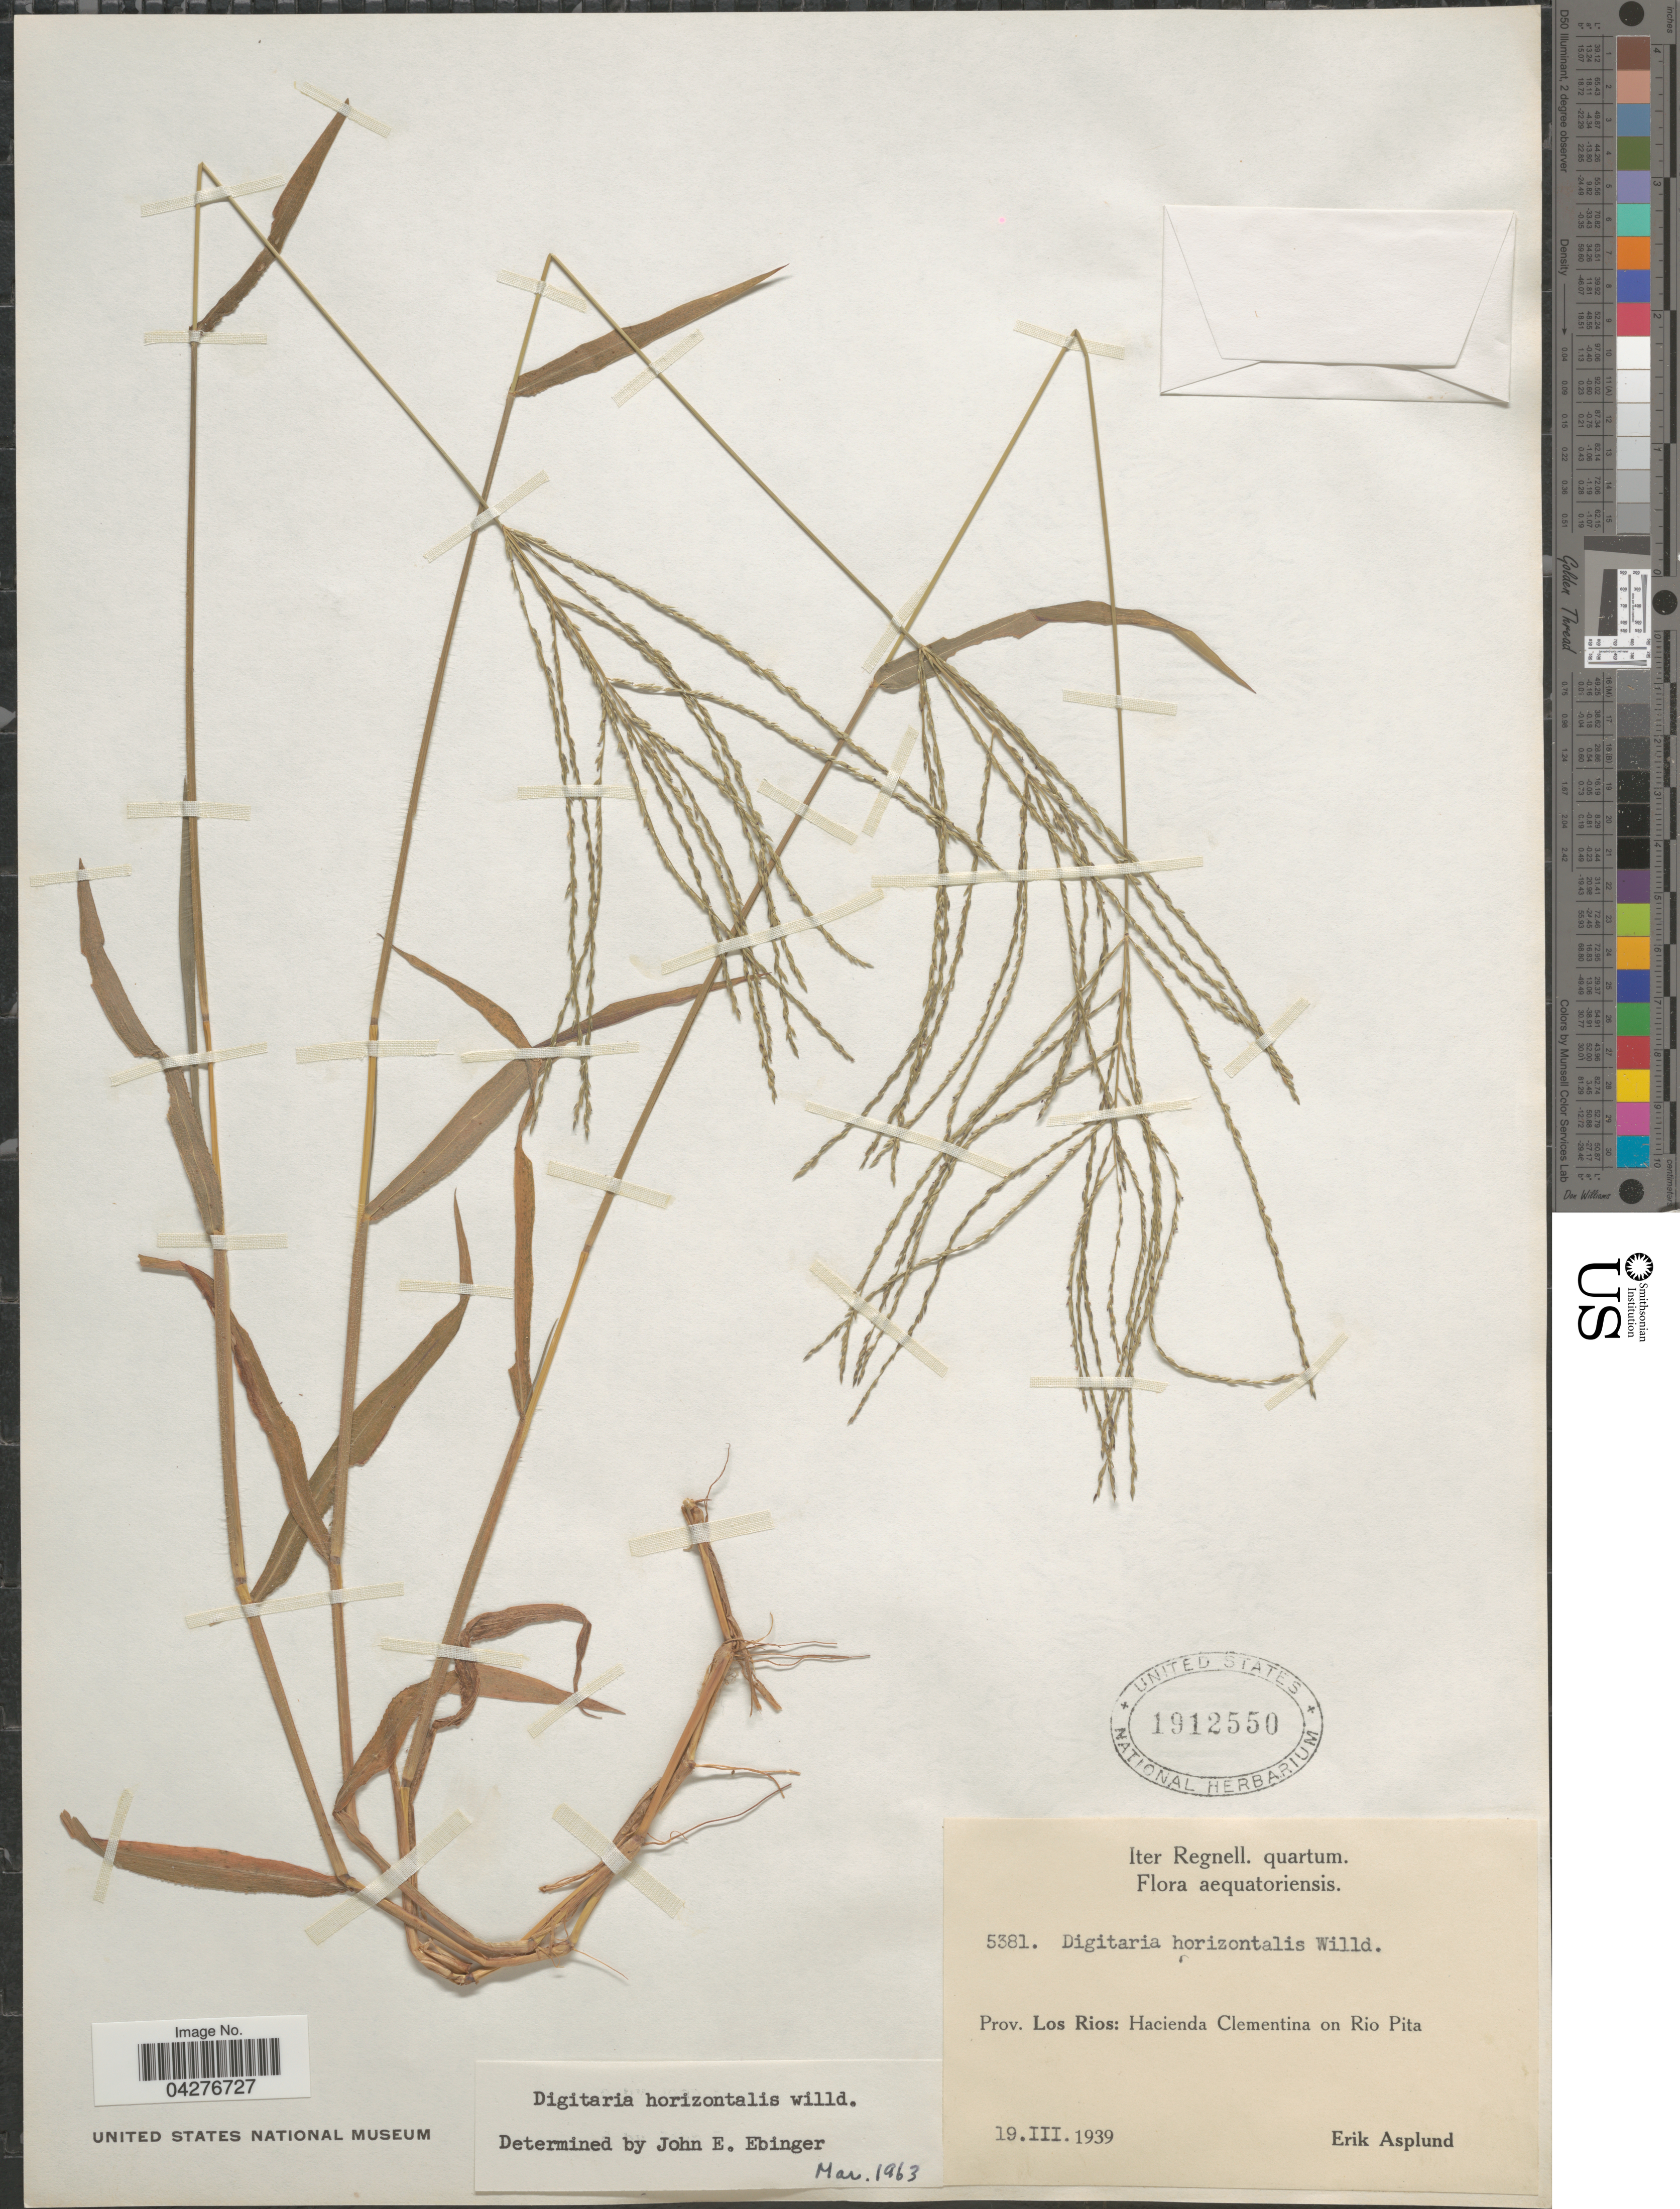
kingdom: Plantae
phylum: Tracheophyta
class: Liliopsida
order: Poales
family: Poaceae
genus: Digitaria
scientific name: Digitaria horizontalis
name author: Willd.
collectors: E. Asplund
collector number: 5381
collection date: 1939-03-19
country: Ecuador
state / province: Los Ríos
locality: Iter Regnell. quartum. Hacienda Clementina on Rio Pita.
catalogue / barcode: US 1912550